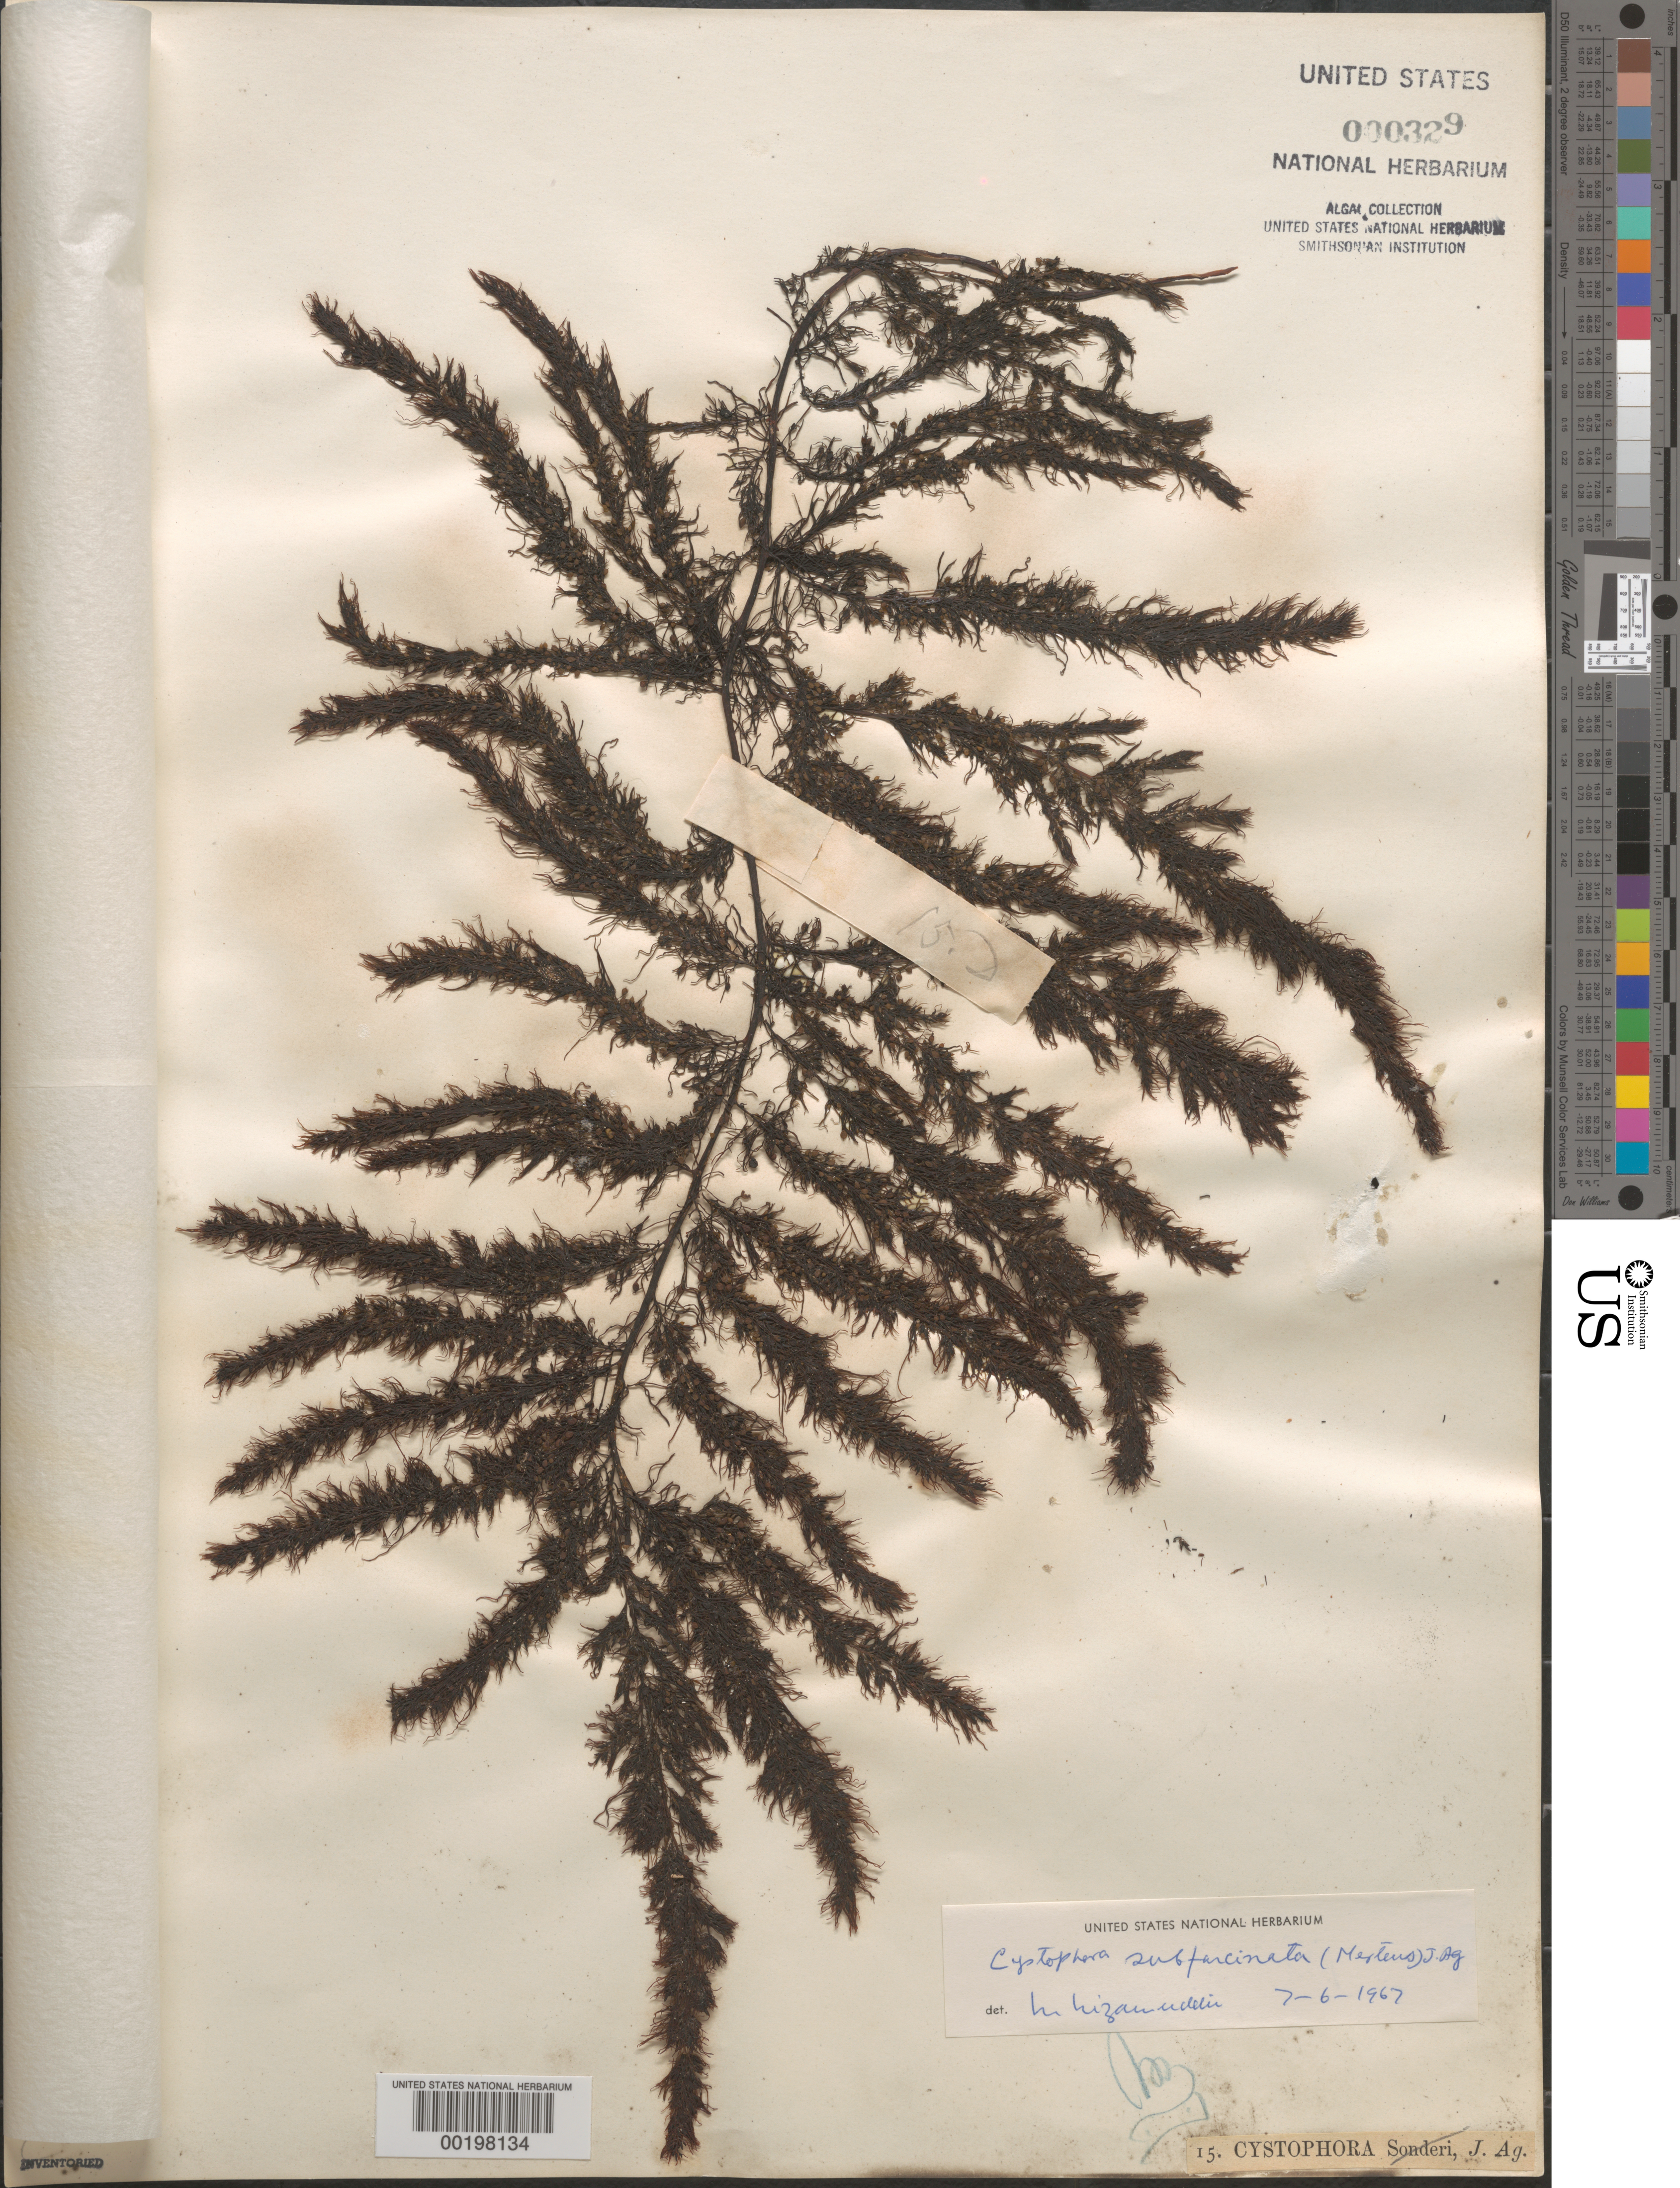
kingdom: Chromista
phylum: Ochrophyta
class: Phaeophyceae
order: Fucales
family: Sargassaceae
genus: Cystophora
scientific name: Cystophora subfarcinata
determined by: Nizamuddin, M.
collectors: W. Harvey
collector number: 15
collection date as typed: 1854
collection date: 1854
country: Australia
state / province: Western Australia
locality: Princess Royal Harbor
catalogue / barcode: US 329